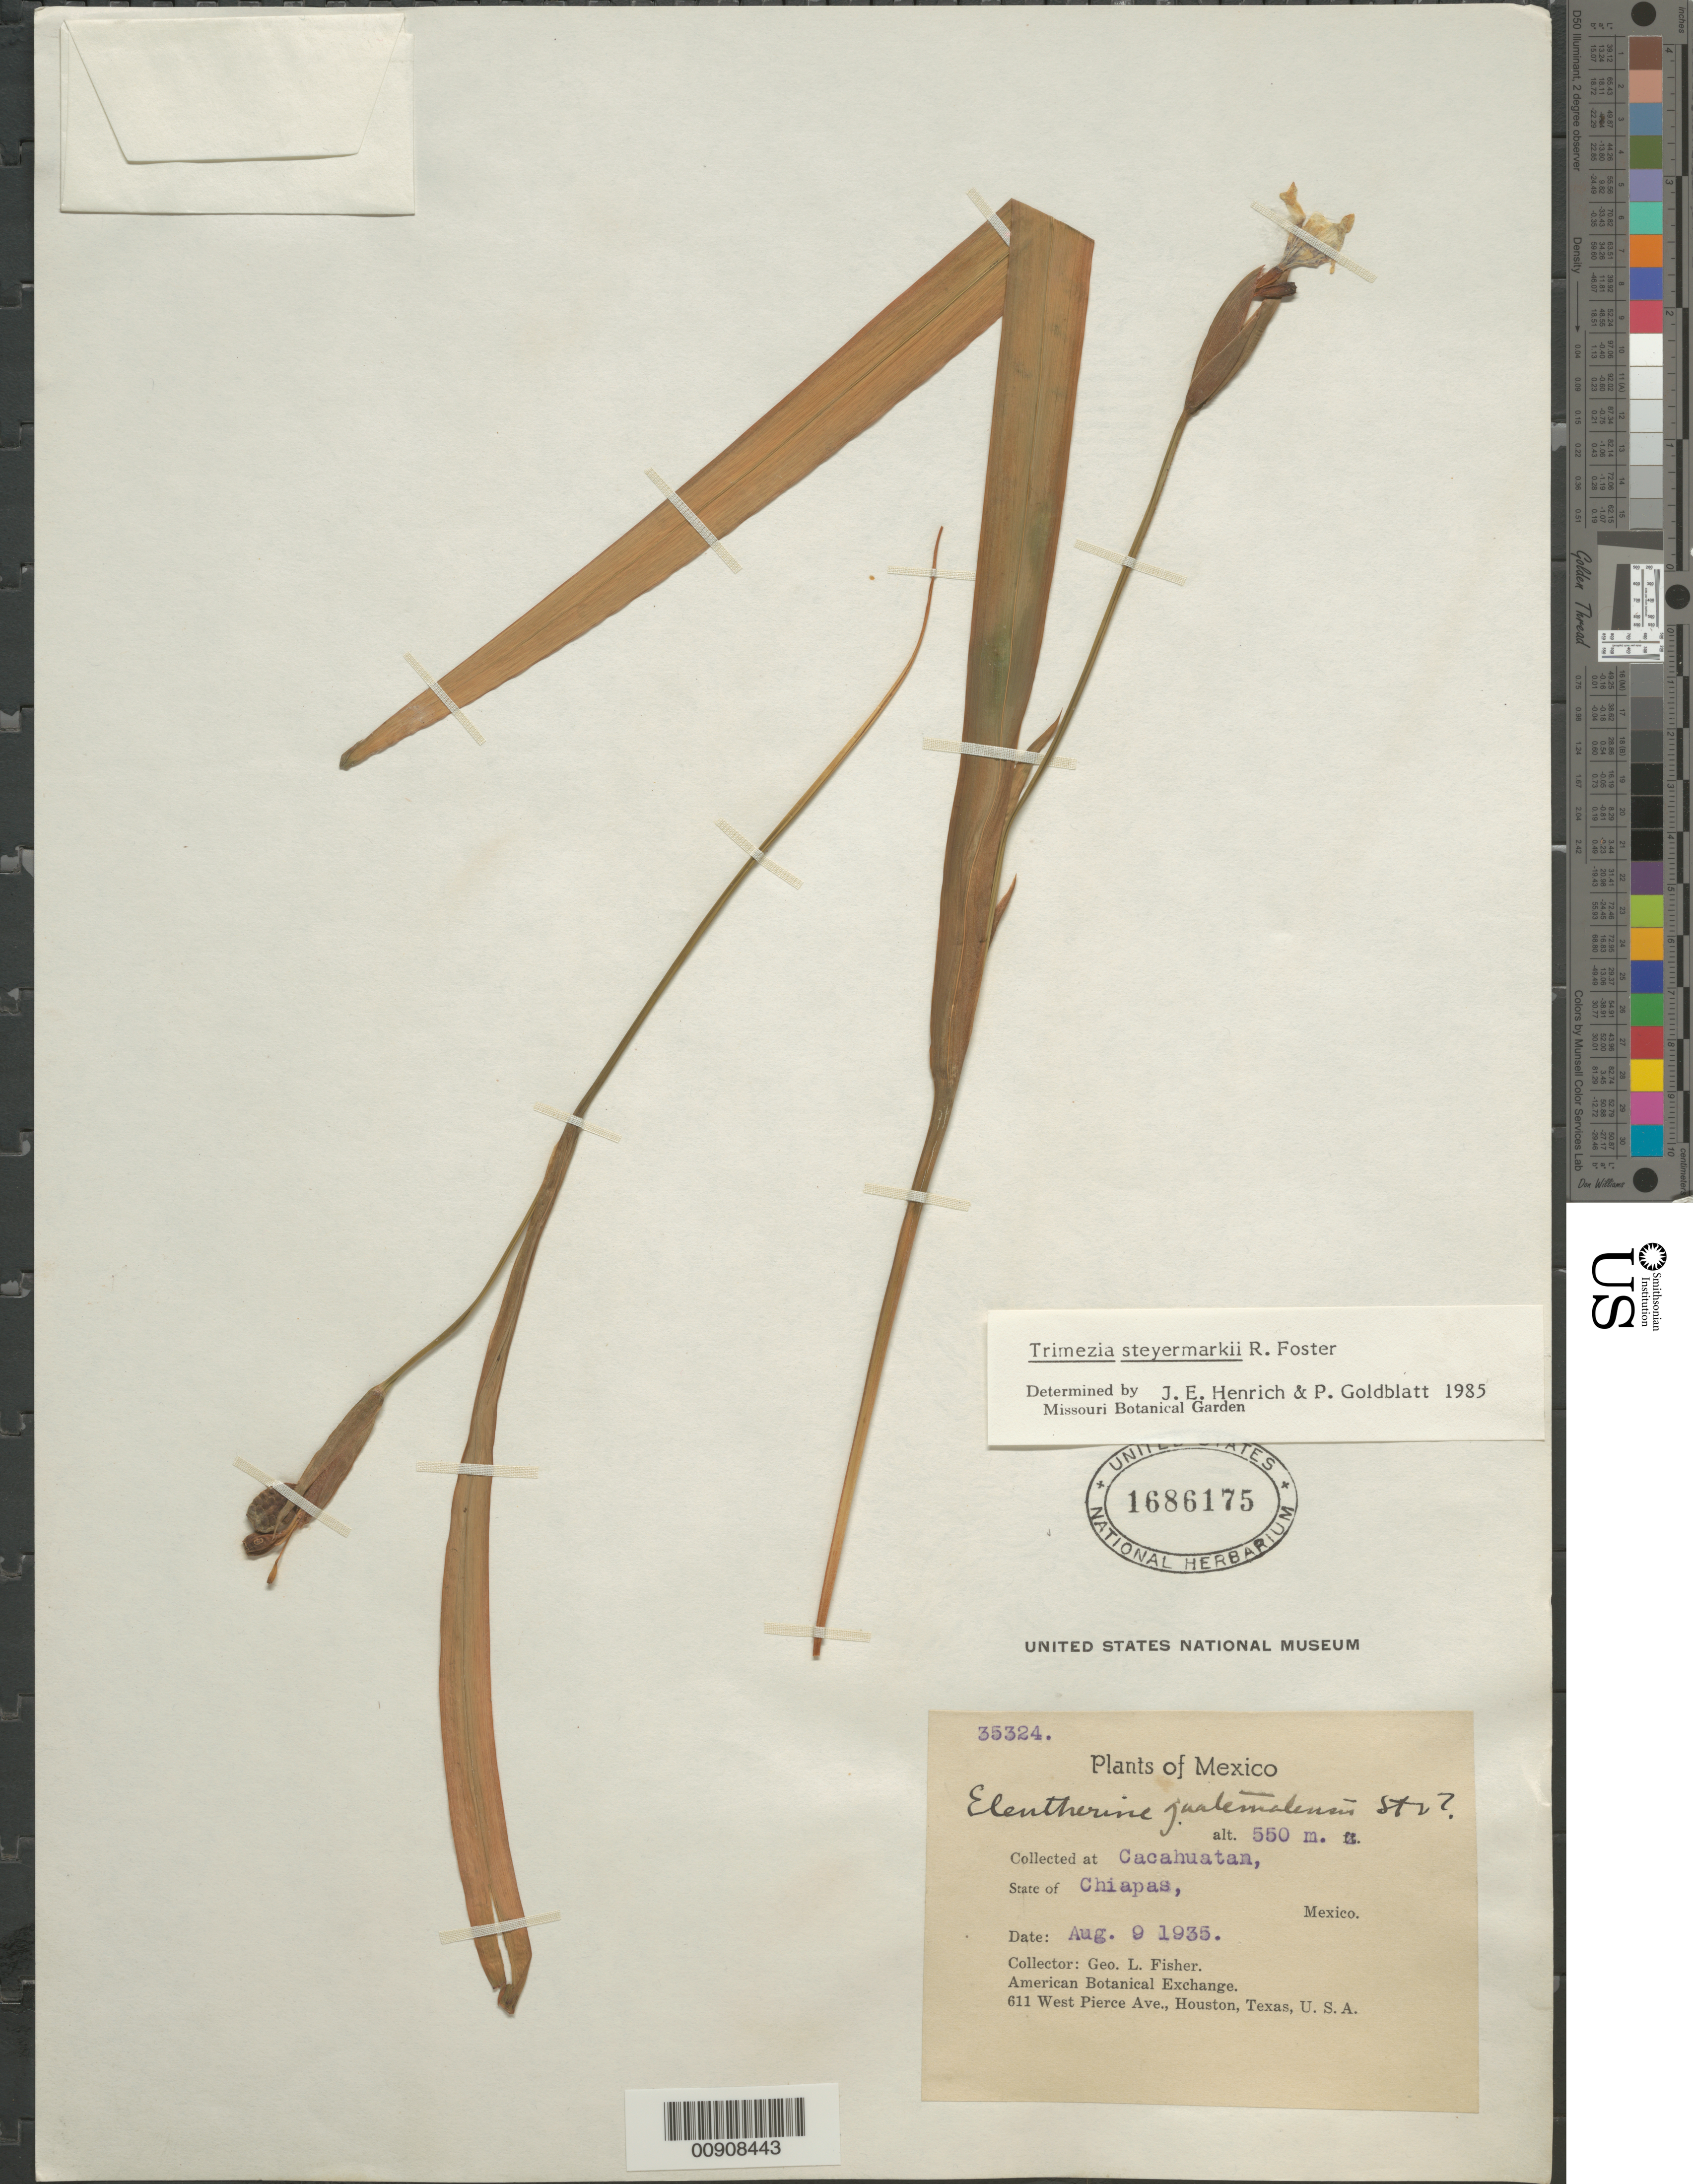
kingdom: Plantae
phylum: Tracheophyta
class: Liliopsida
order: Asparagales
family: Iridaceae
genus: Trimezia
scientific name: Trimezia steyermarkii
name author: R.C. Foster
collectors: G. L. Fisher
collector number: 35324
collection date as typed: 09 Aug 1935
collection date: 1935-08-09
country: Mexico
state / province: Chiapas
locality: Cacahuatan, Chiapas.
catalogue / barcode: US 1686175